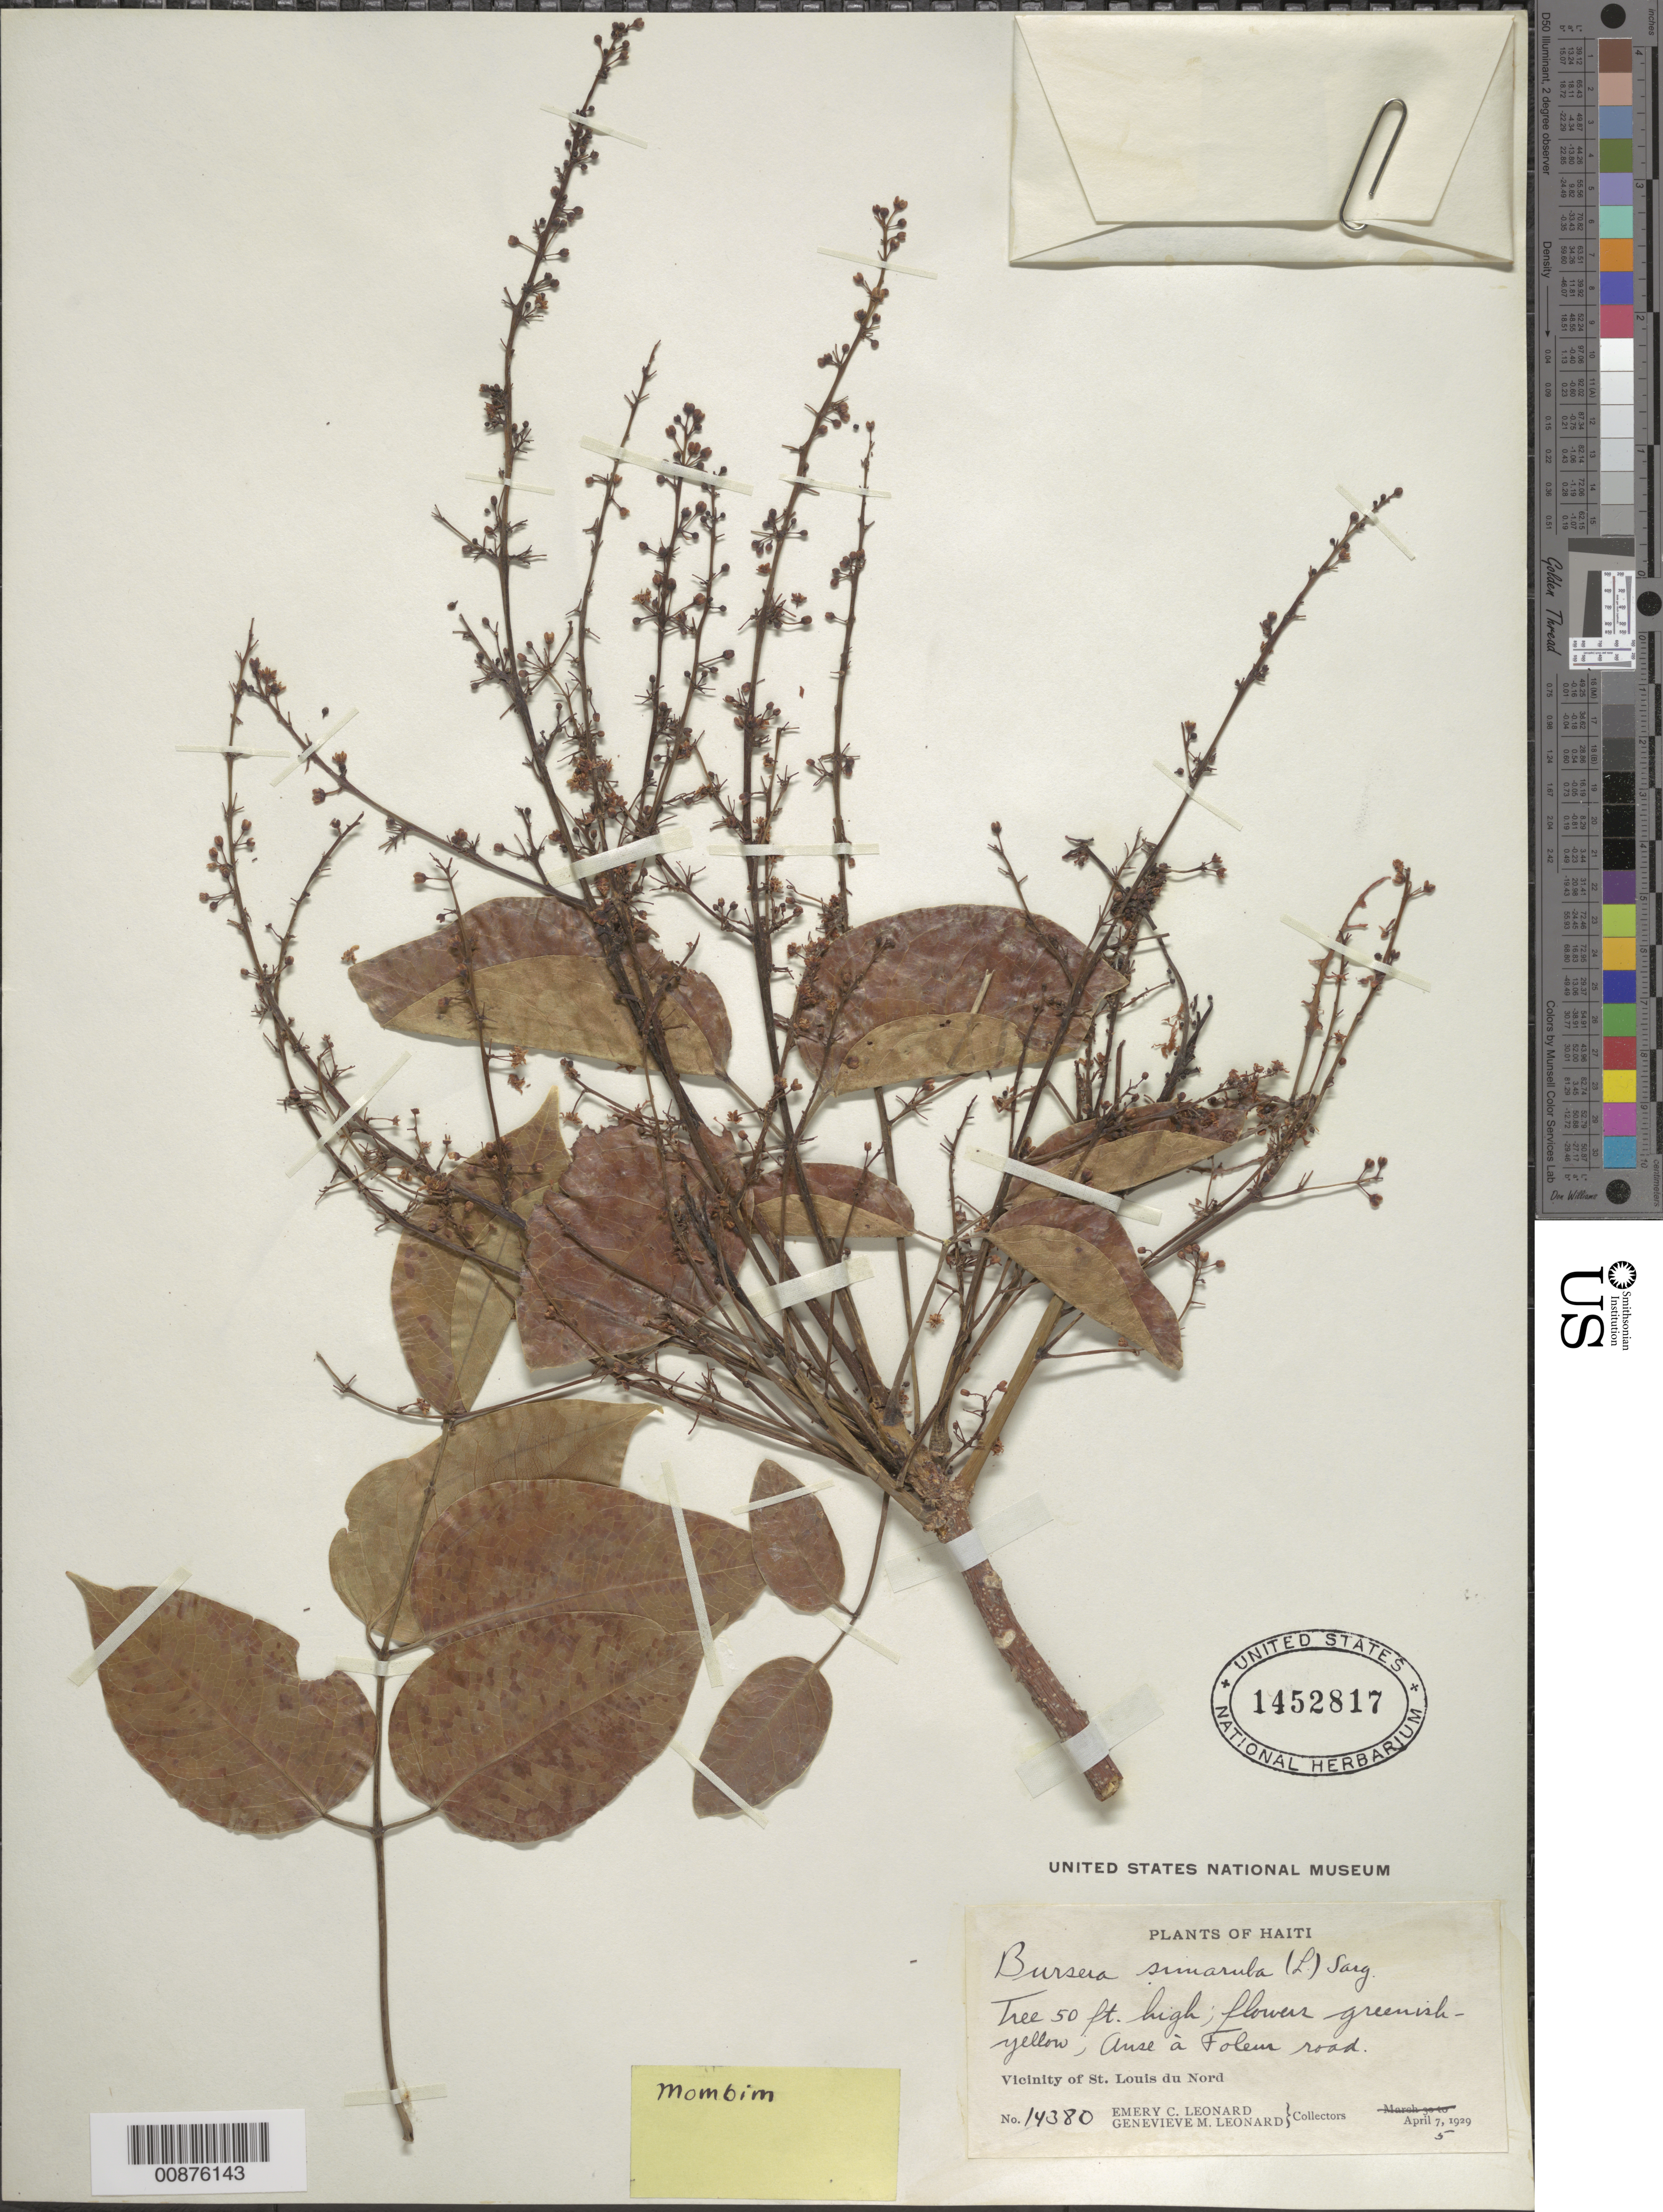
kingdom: Plantae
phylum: Tracheophyta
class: Magnoliopsida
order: Sapindales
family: Burseraceae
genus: Bursera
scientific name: Bursera simaruba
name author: (L.) Sarg.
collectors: E. C. Leonard & G. M. Leonard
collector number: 14380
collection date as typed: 05 Apr 1929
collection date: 1929-04-05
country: Haiti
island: Hispaniola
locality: Vicinity of St. Louis du Nord, Anse à Foleur road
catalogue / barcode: US 1452817